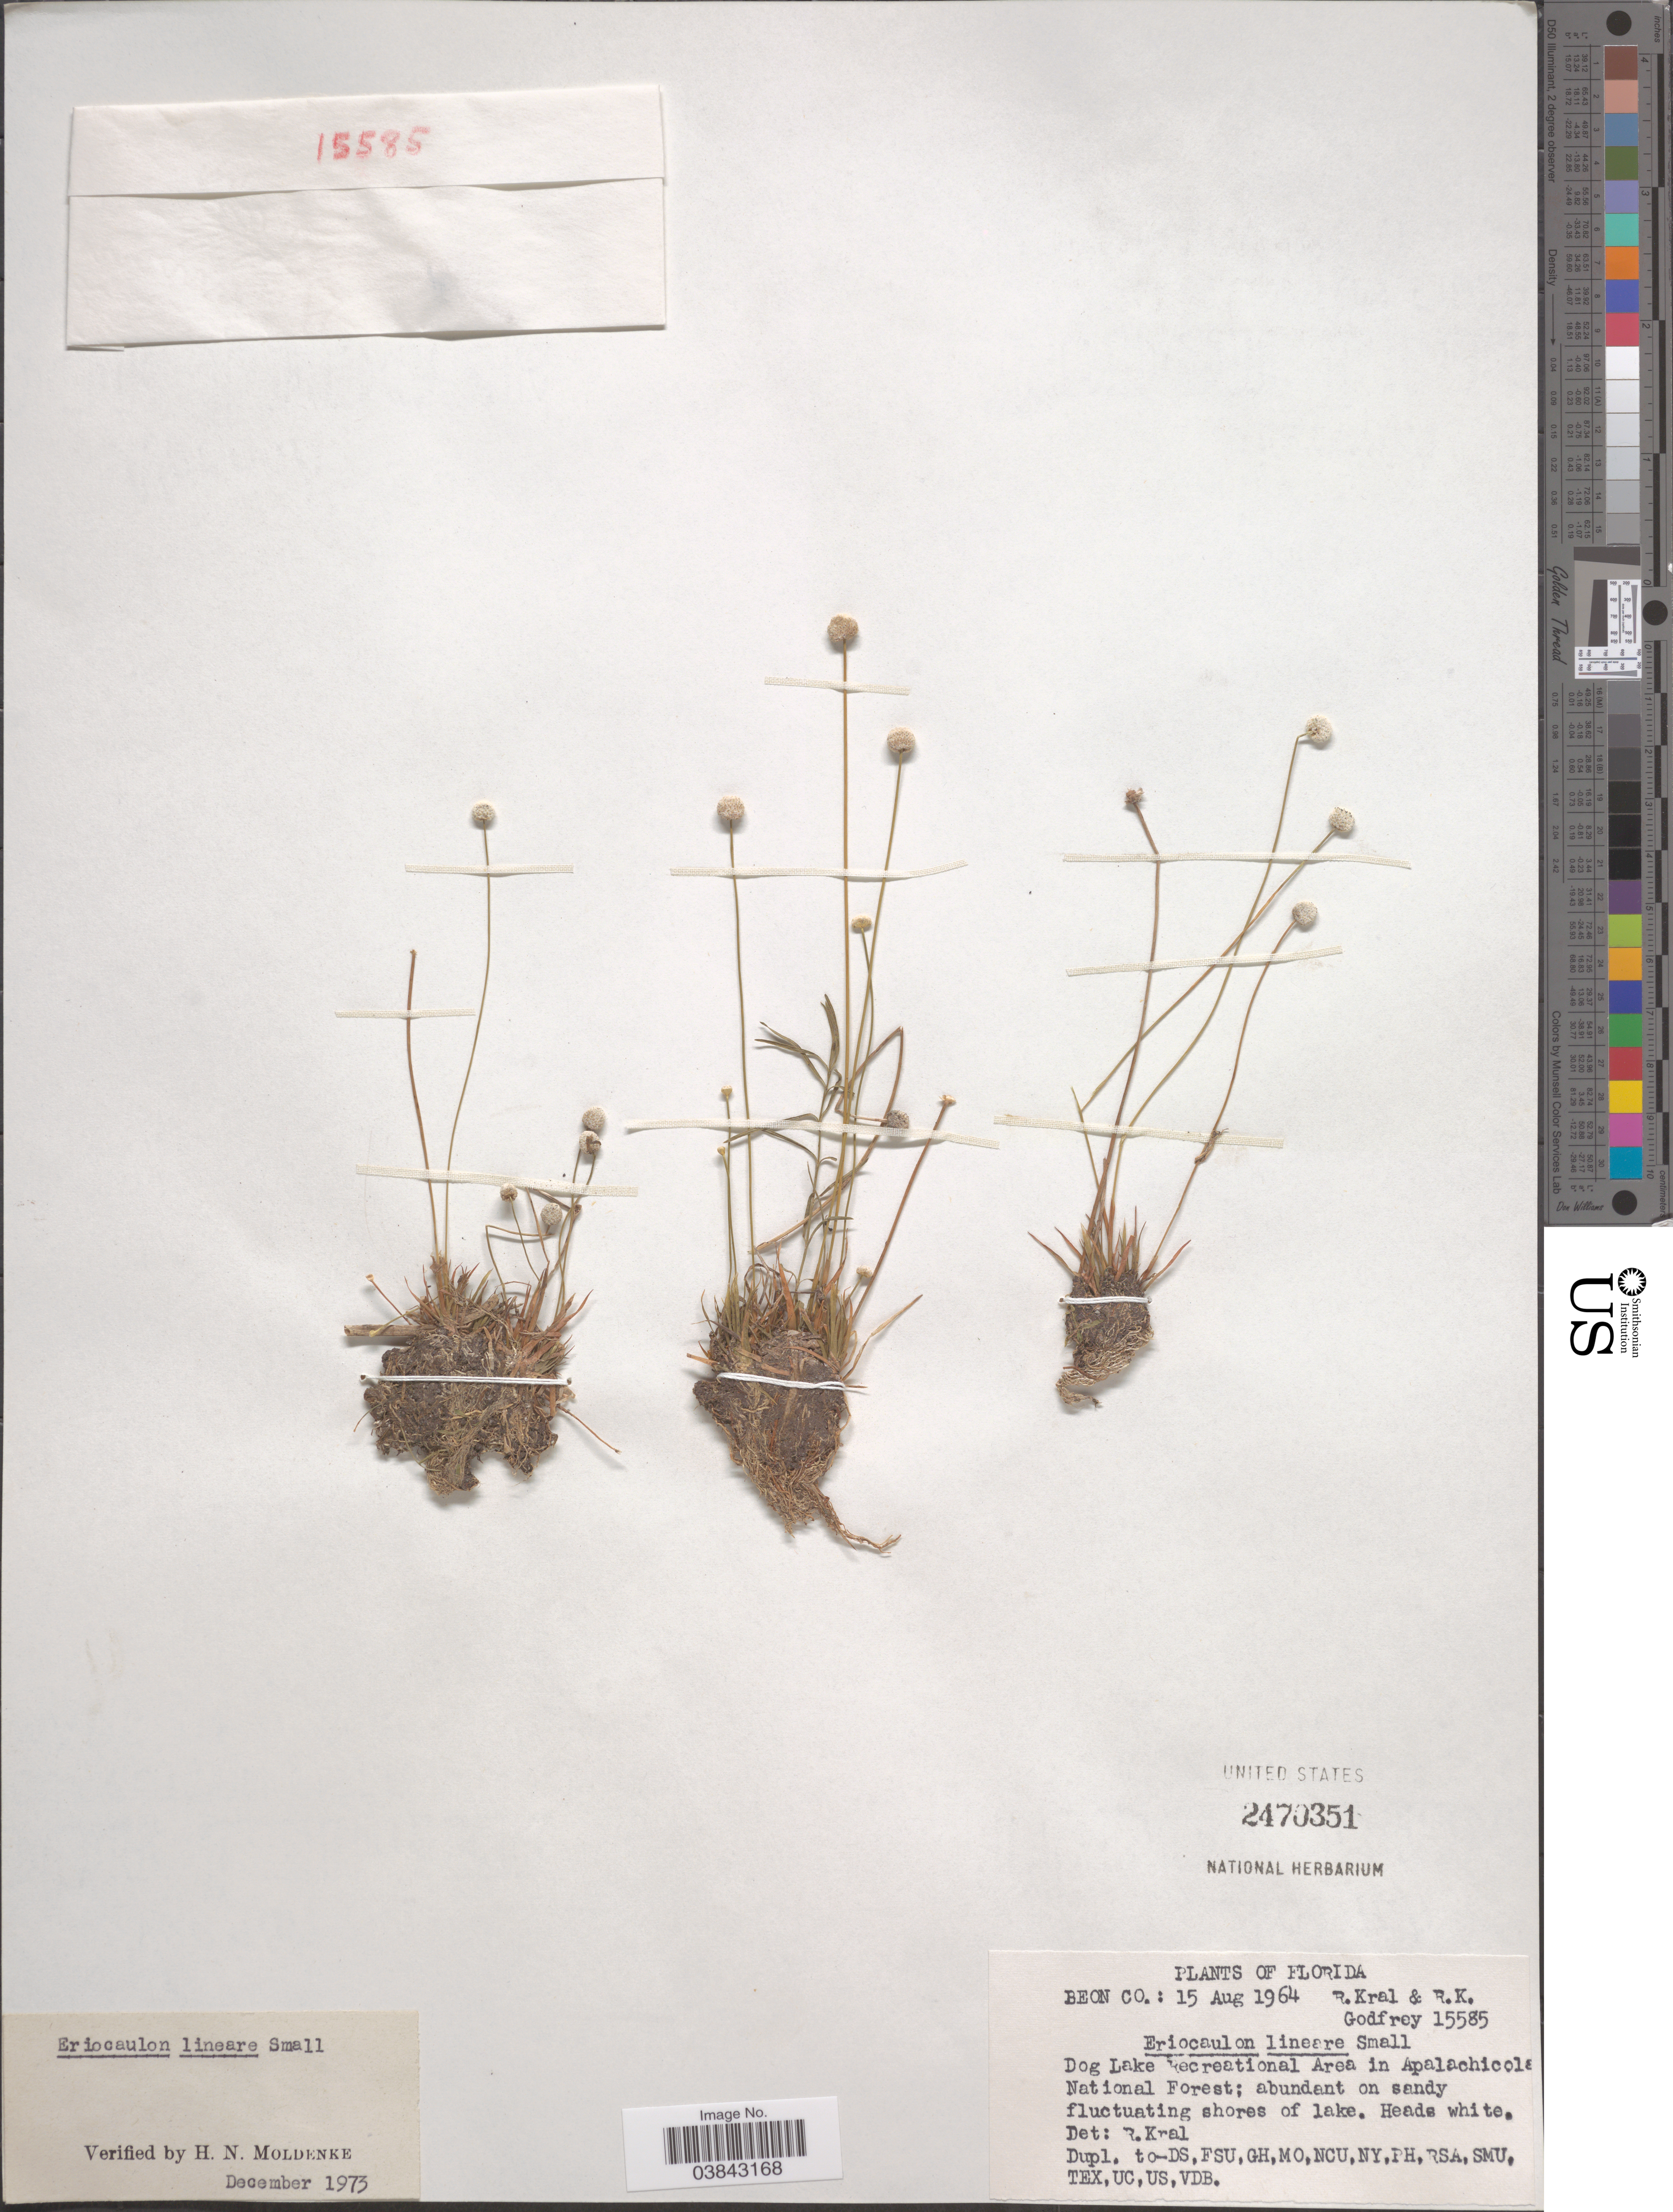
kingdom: Plantae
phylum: Tracheophyta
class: Liliopsida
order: Poales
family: Eriocaulaceae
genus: Eriocaulon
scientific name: Eriocaulon lineare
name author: Small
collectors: R. Kral & R. K. Godfrey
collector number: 15585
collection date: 1964-08-15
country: United States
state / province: Florida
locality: Beon Co. Dog Lake Recreational Area in Apalachicola National Forest.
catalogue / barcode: US 2470351